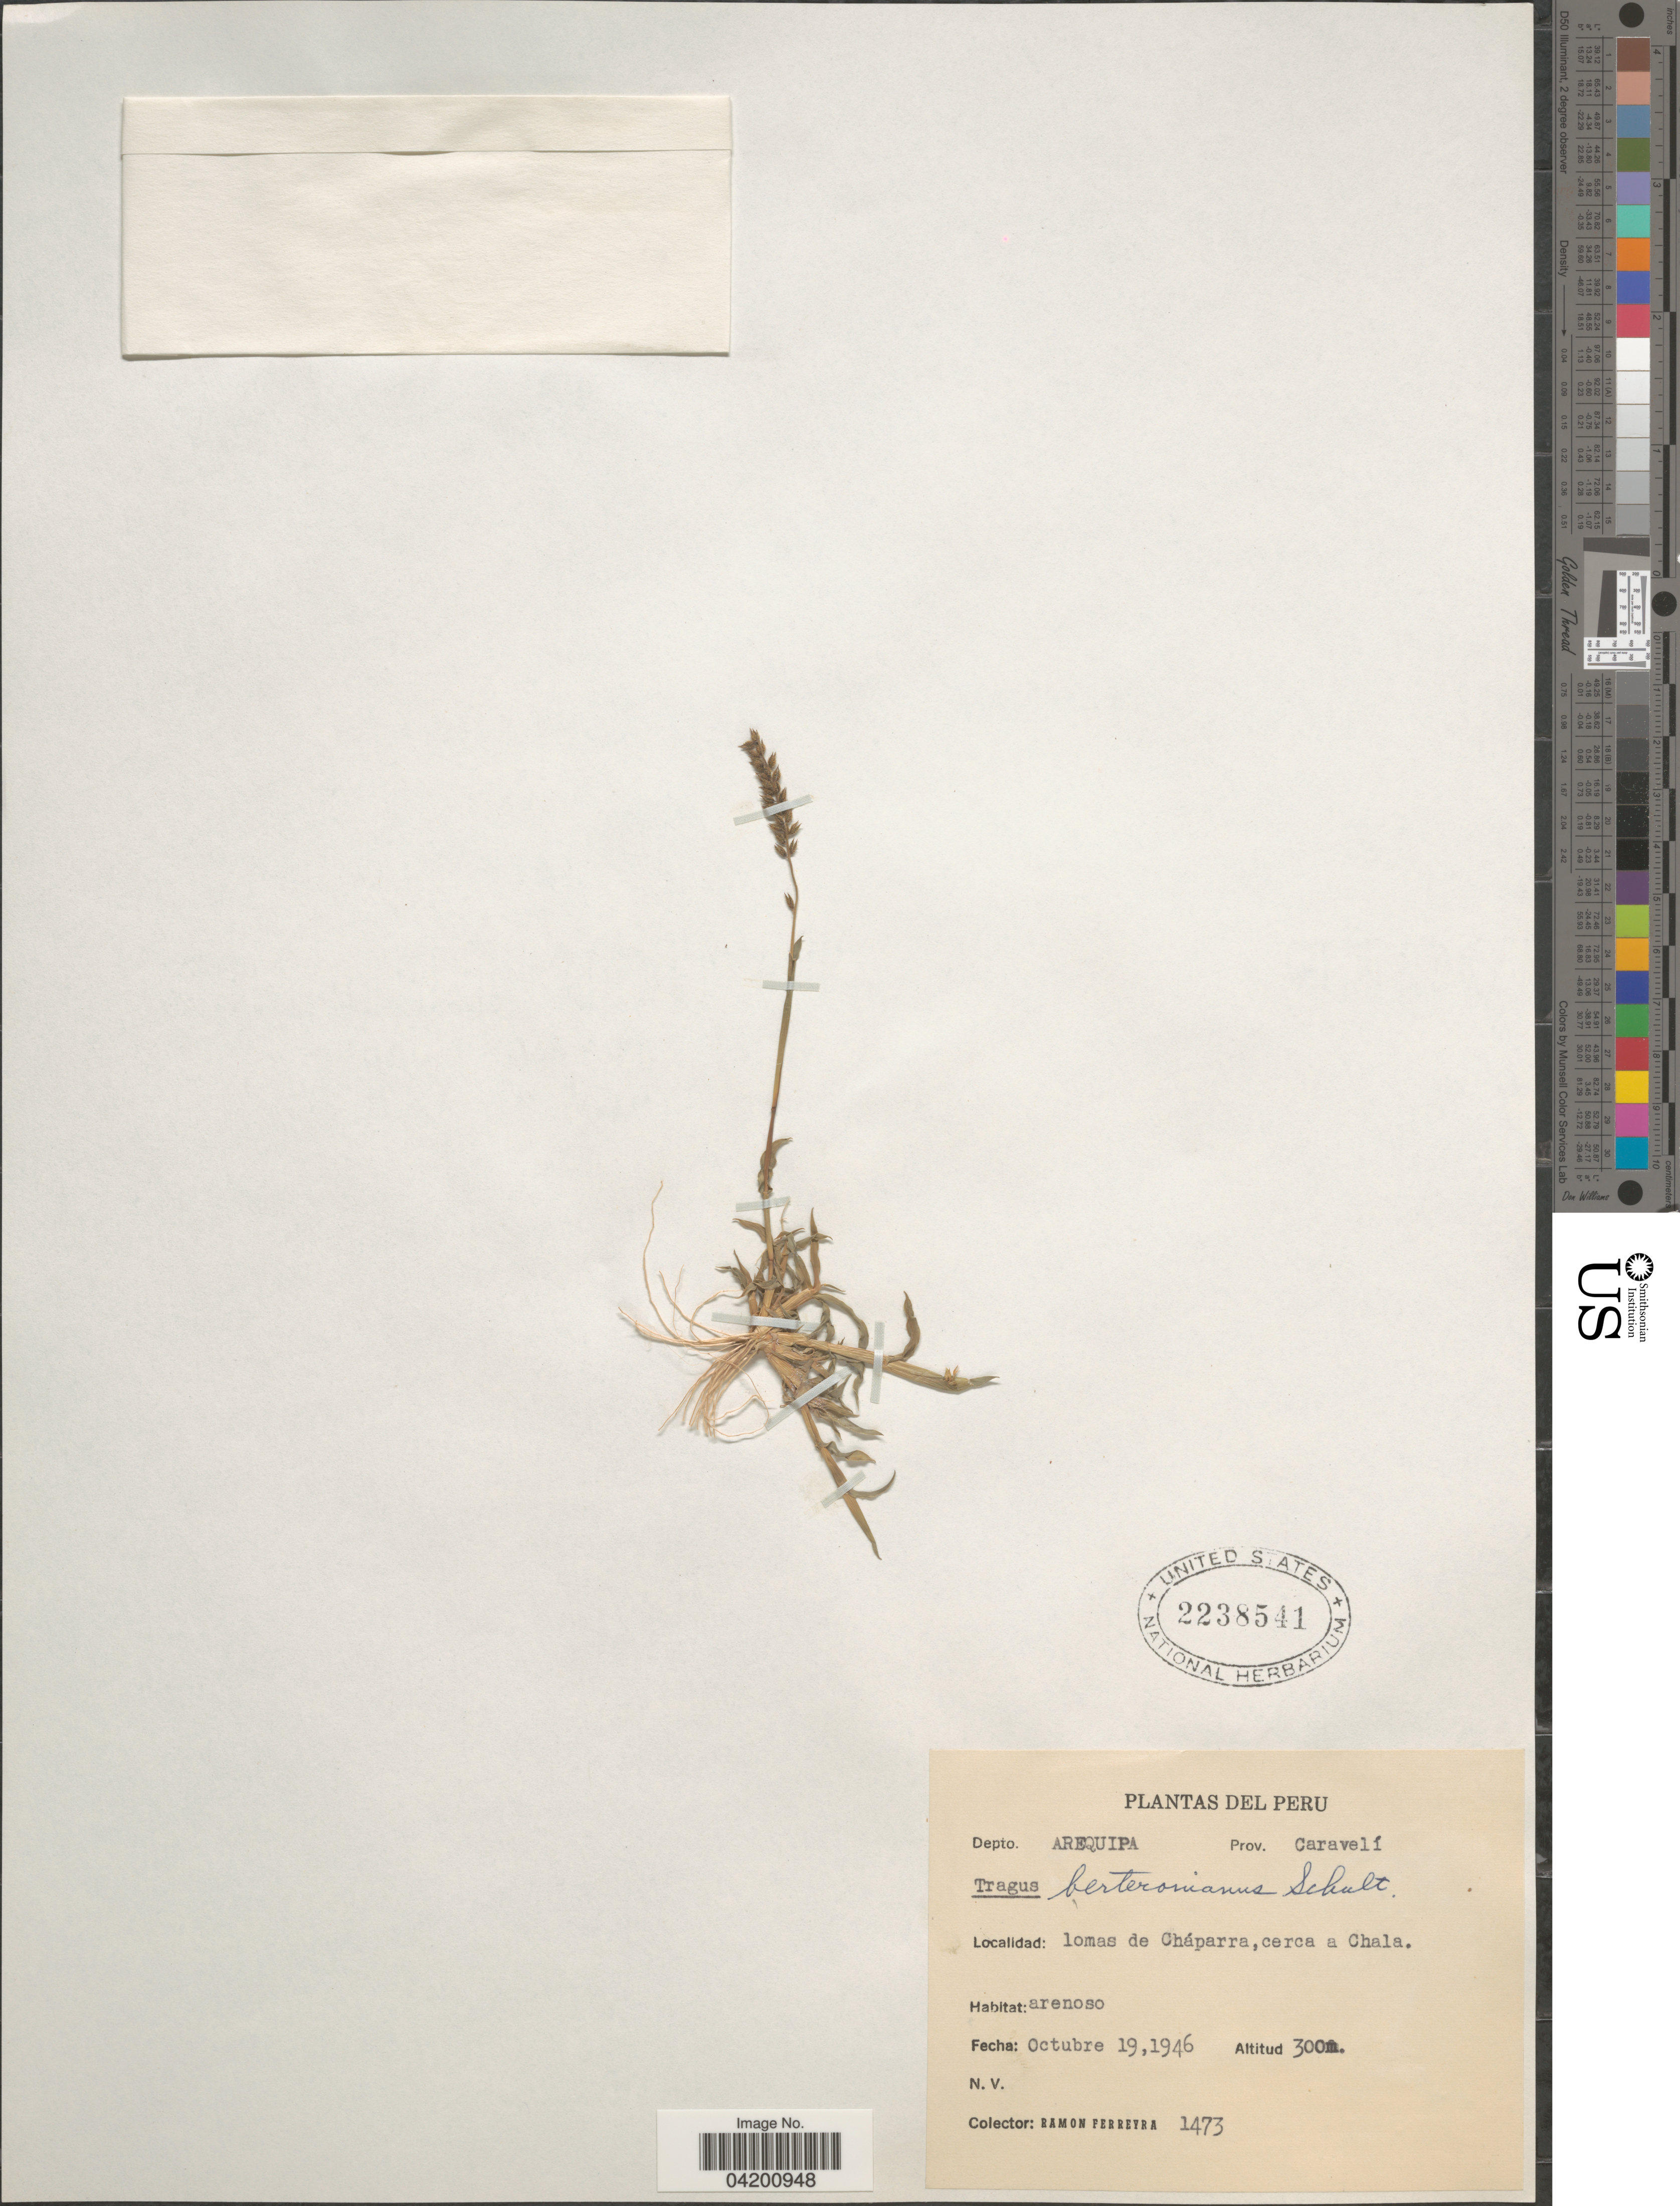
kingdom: Plantae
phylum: Tracheophyta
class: Liliopsida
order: Poales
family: Poaceae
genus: Tragus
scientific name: Tragus berteronianus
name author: Schult.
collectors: R. A. Ferreyra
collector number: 1473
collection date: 1946-10-19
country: Peru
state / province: Arequipa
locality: Depto. Arequipa. Prov. Caravelí. Lomas de Cháparra, cerca a Chala.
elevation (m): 300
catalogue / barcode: US 2238541